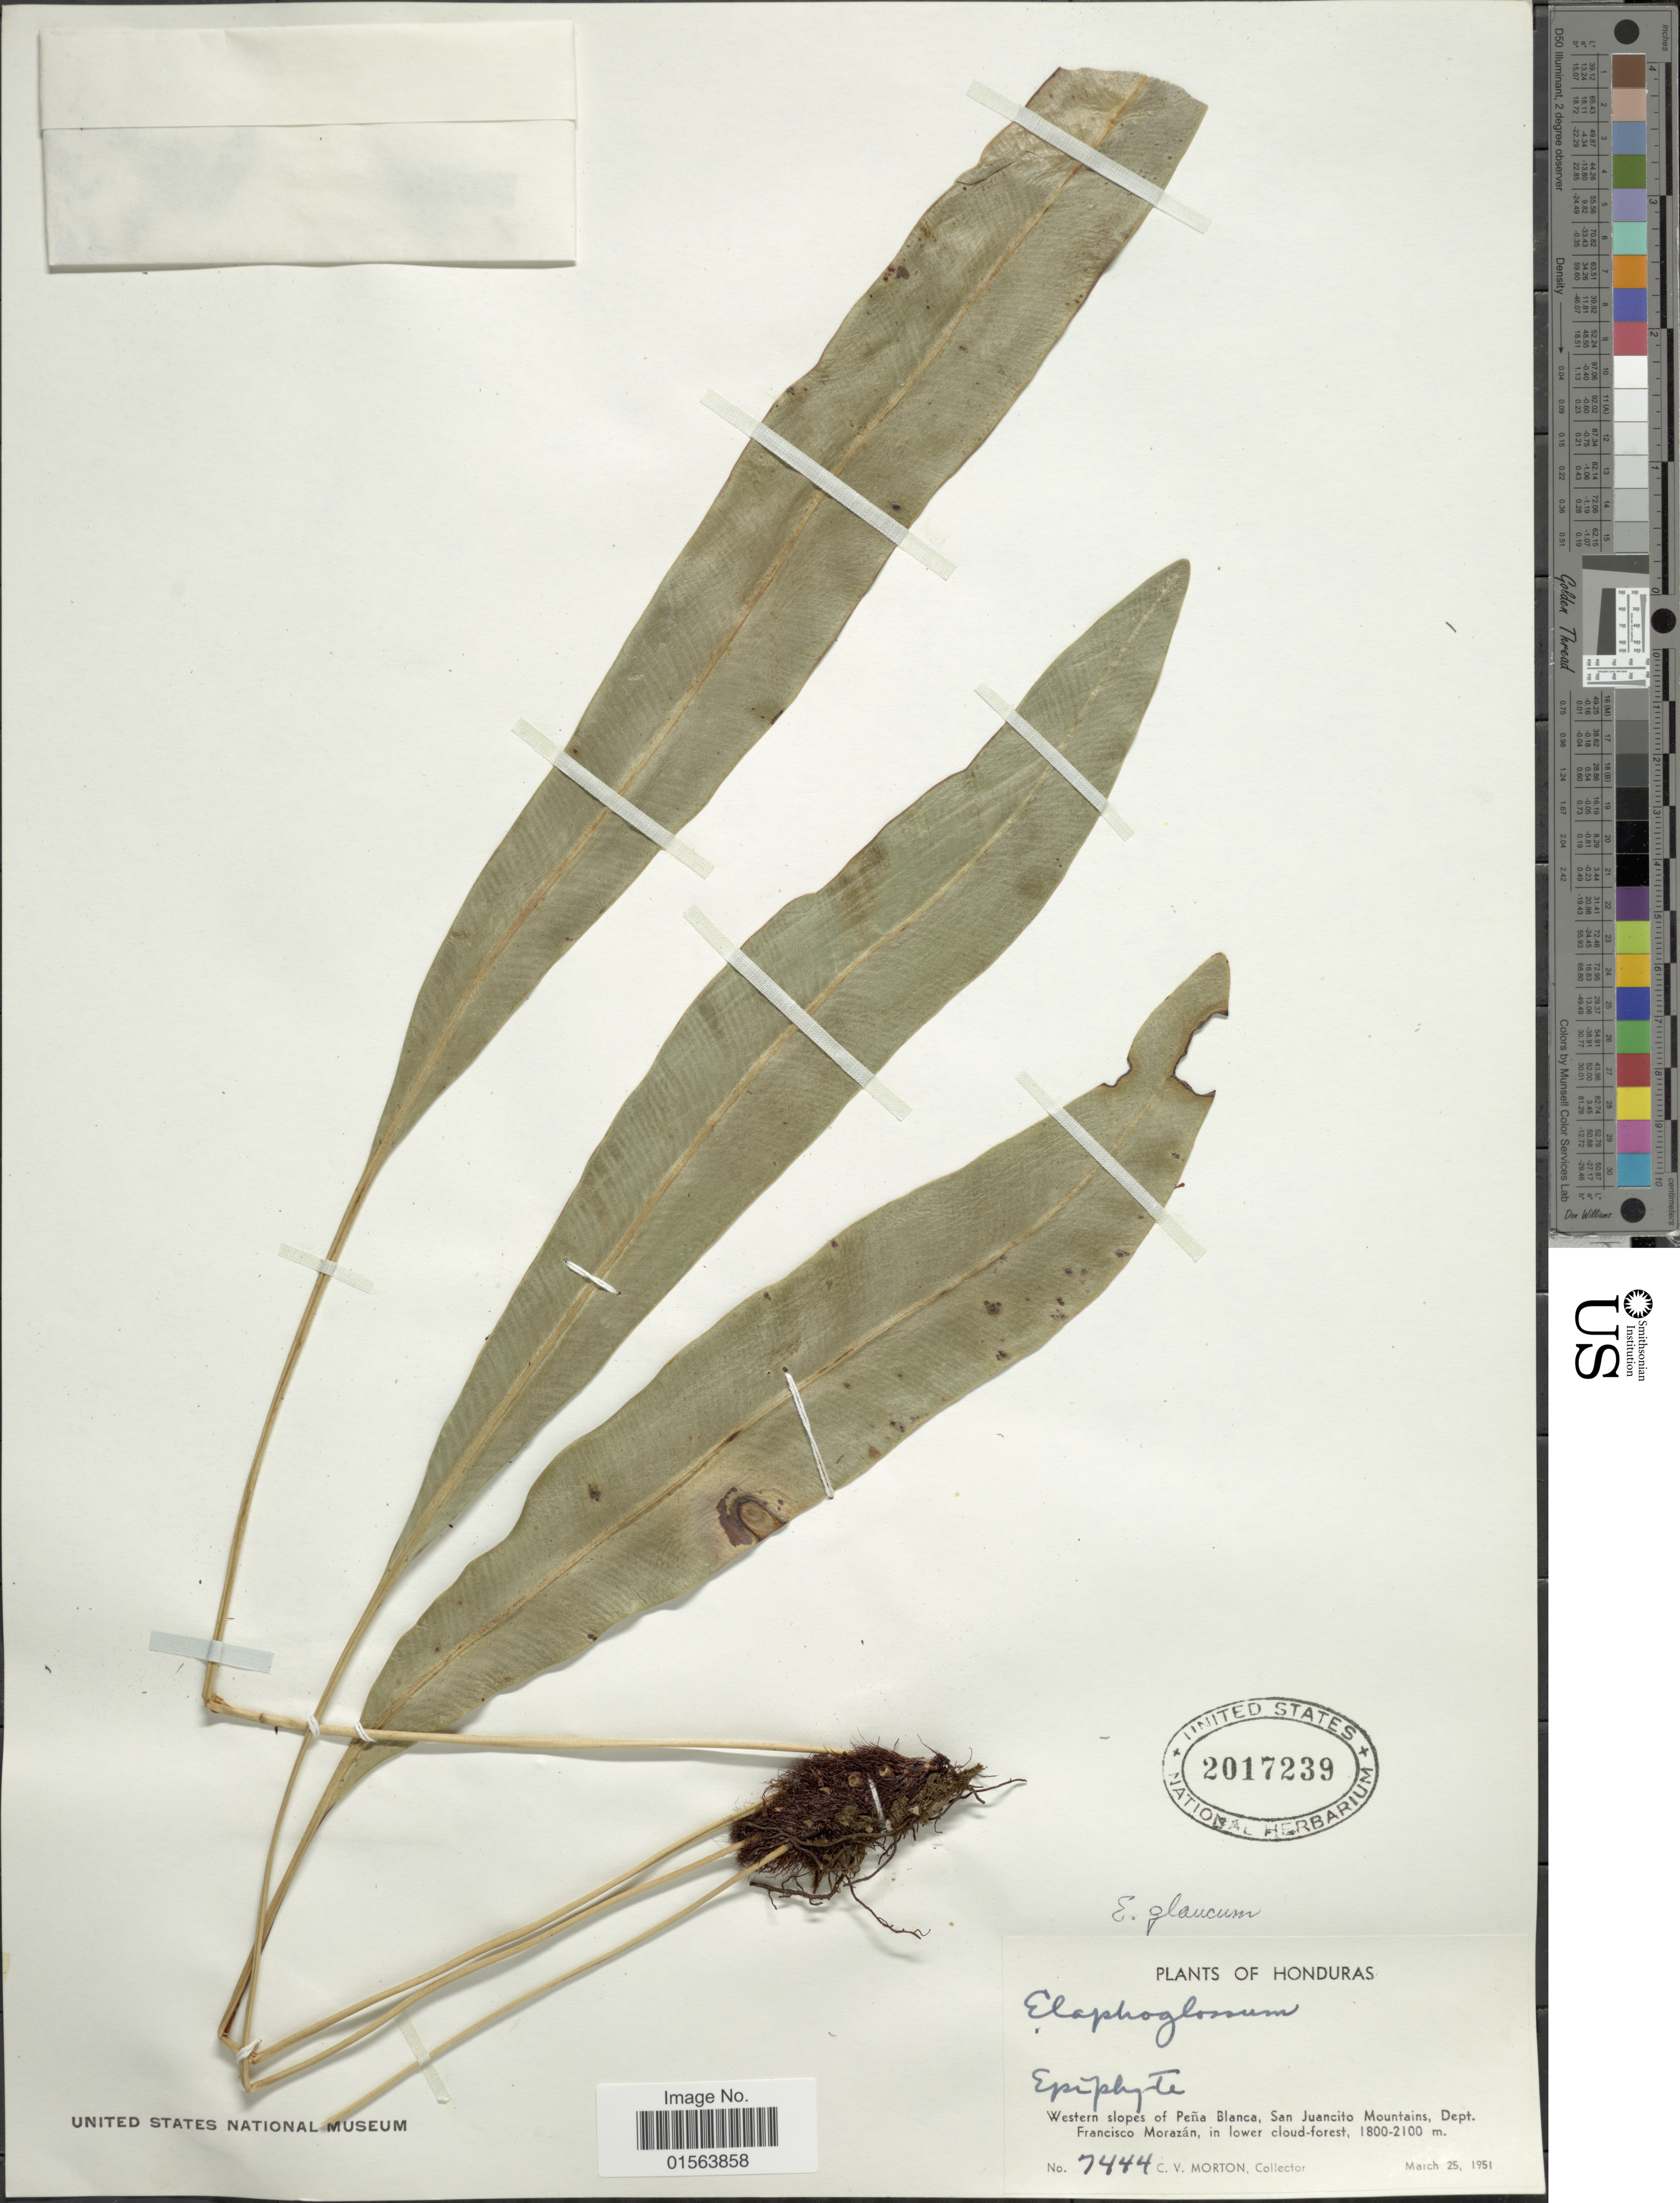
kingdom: Plantae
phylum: Tracheophyta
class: Polypodiopsida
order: Polypodiales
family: Dryopteridaceae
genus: Elaphoglossum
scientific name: Elaphoglossum glaucum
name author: T. Moore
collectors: C. V. Morton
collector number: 7444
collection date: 1951-03-25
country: Honduras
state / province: Fco. Morazán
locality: Western slopes of Pena Blanca, San Juancito Mountains, Dept. Francisco Morazan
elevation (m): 1800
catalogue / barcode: US 2017239